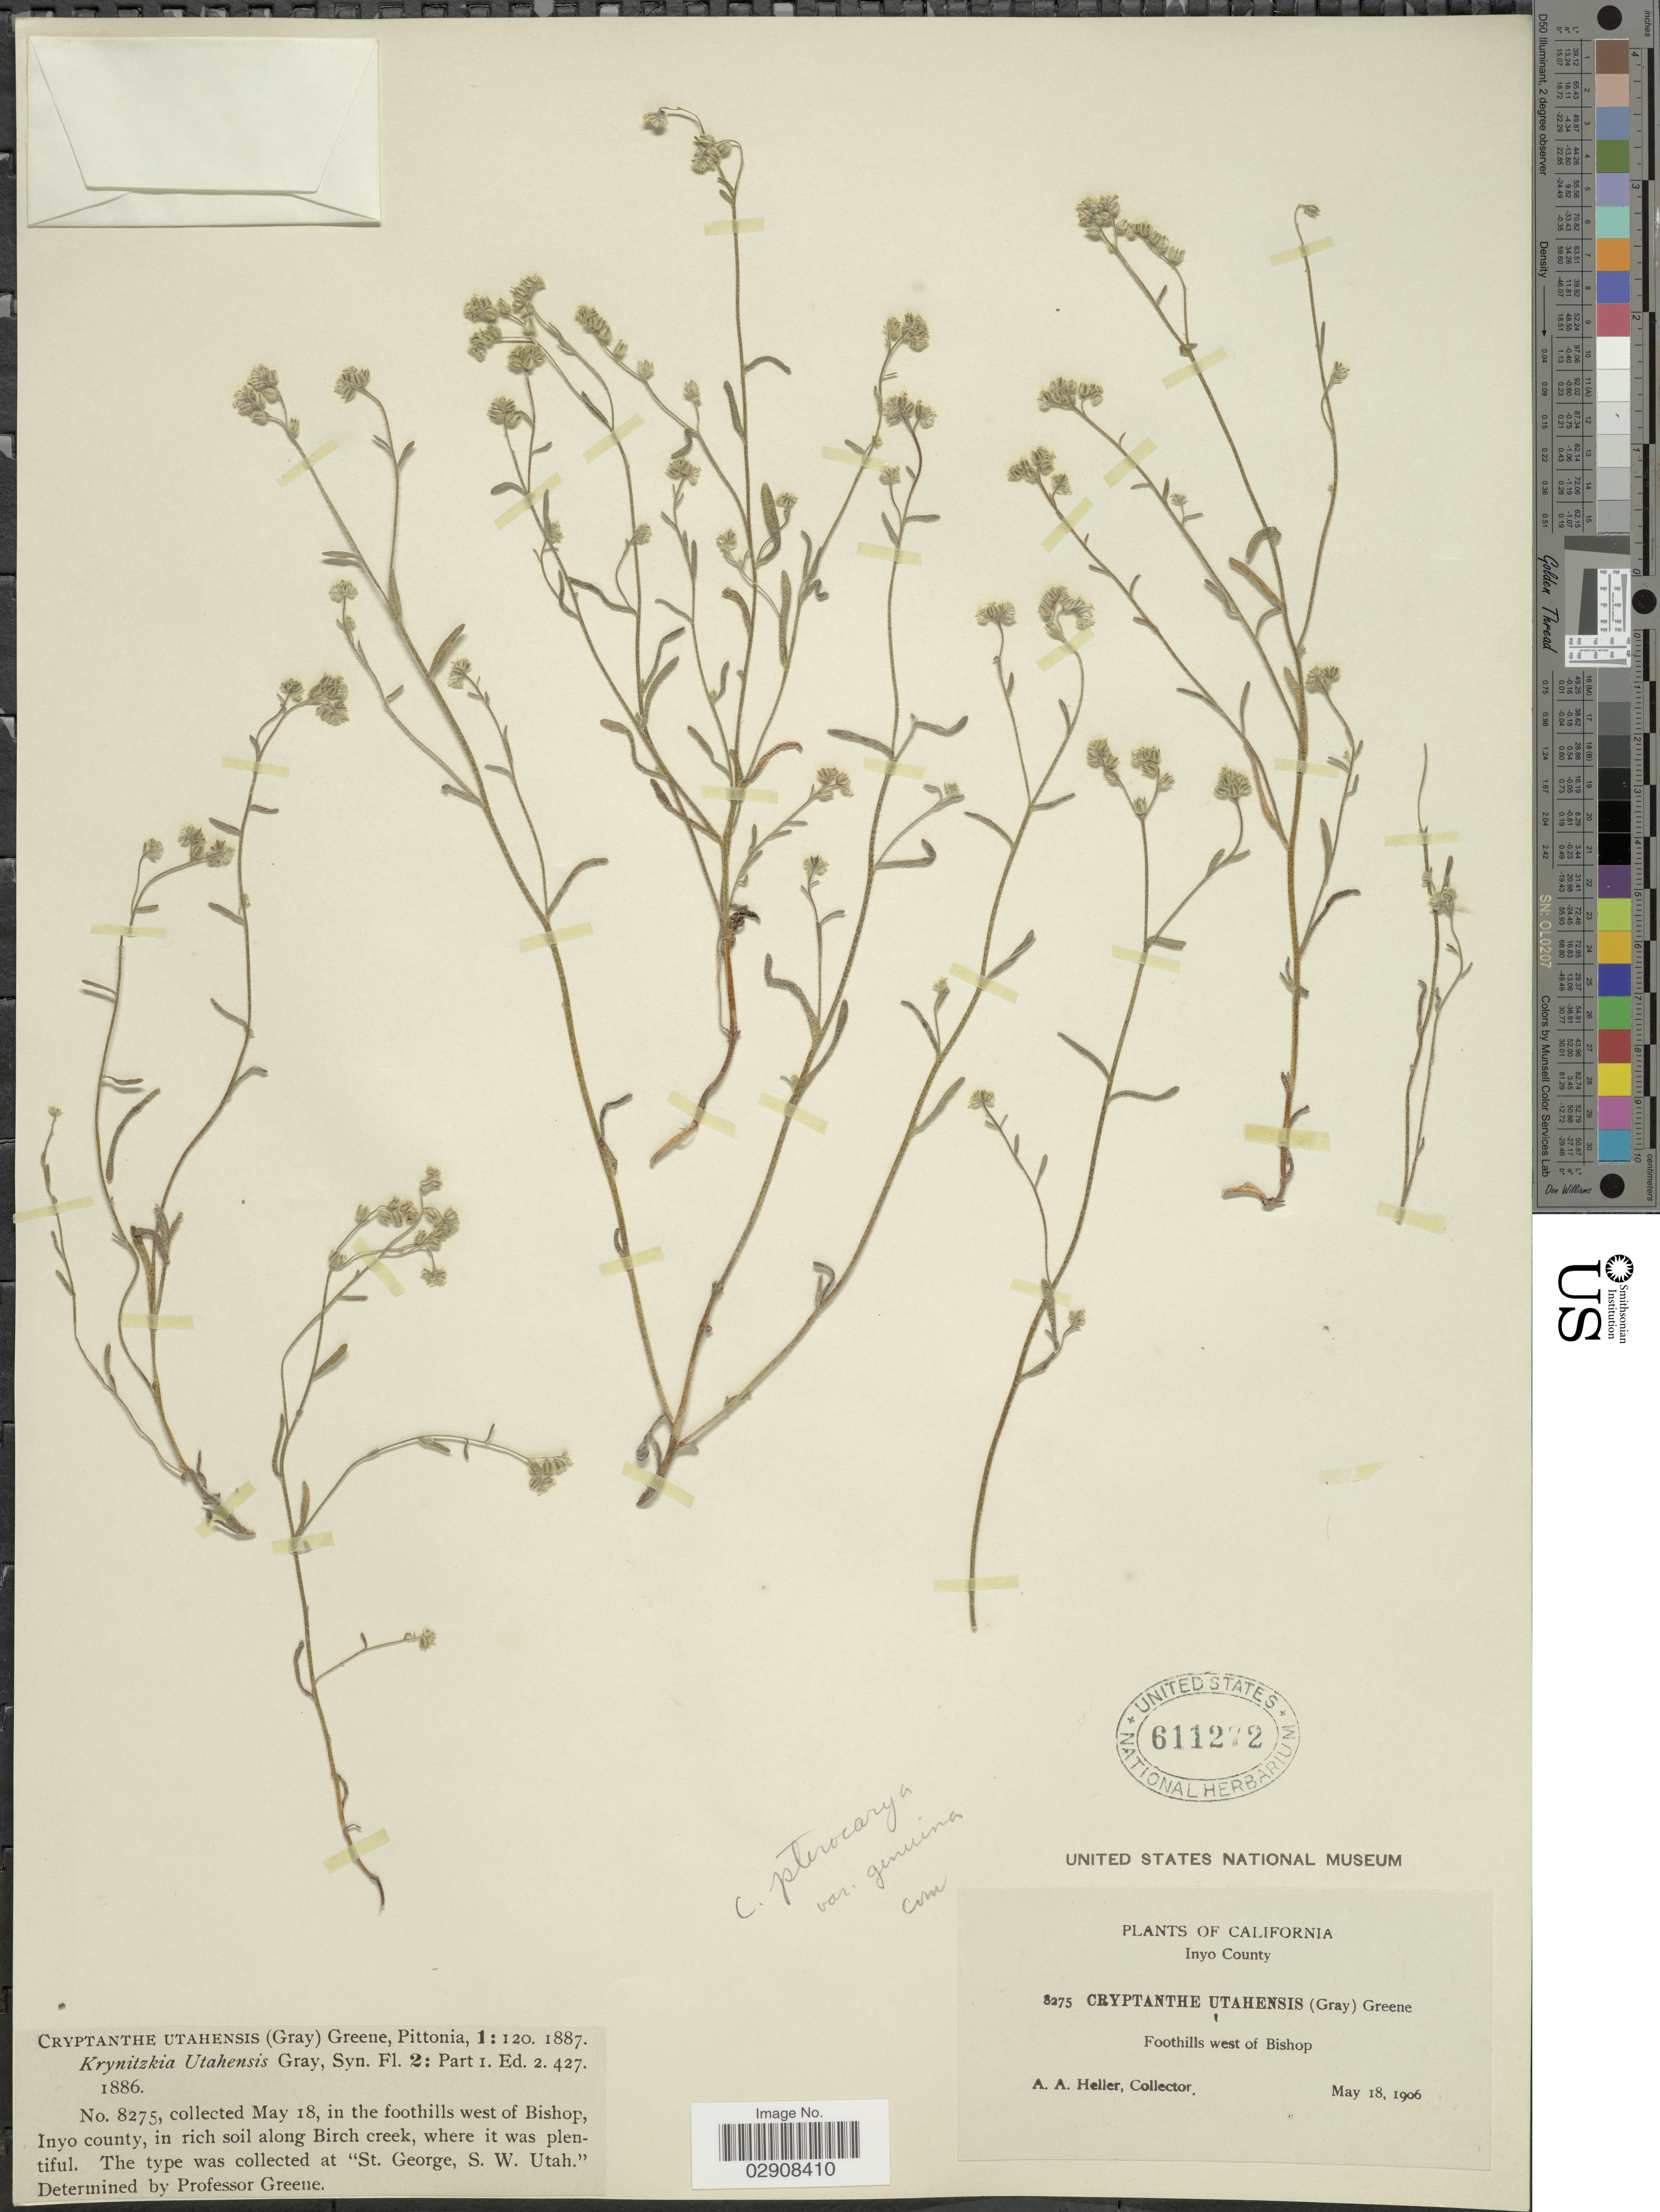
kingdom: Plantae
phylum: Tracheophyta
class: Magnoliopsida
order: Boraginales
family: Boraginaceae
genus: Cryptantha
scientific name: Cryptantha pterocarya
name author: (Torr.) Greene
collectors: A. A. Heller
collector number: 8275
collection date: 1906-05-18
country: United States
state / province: California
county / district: Inyo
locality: Inyo County. Foothills west of Bishop.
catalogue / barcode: US 611272